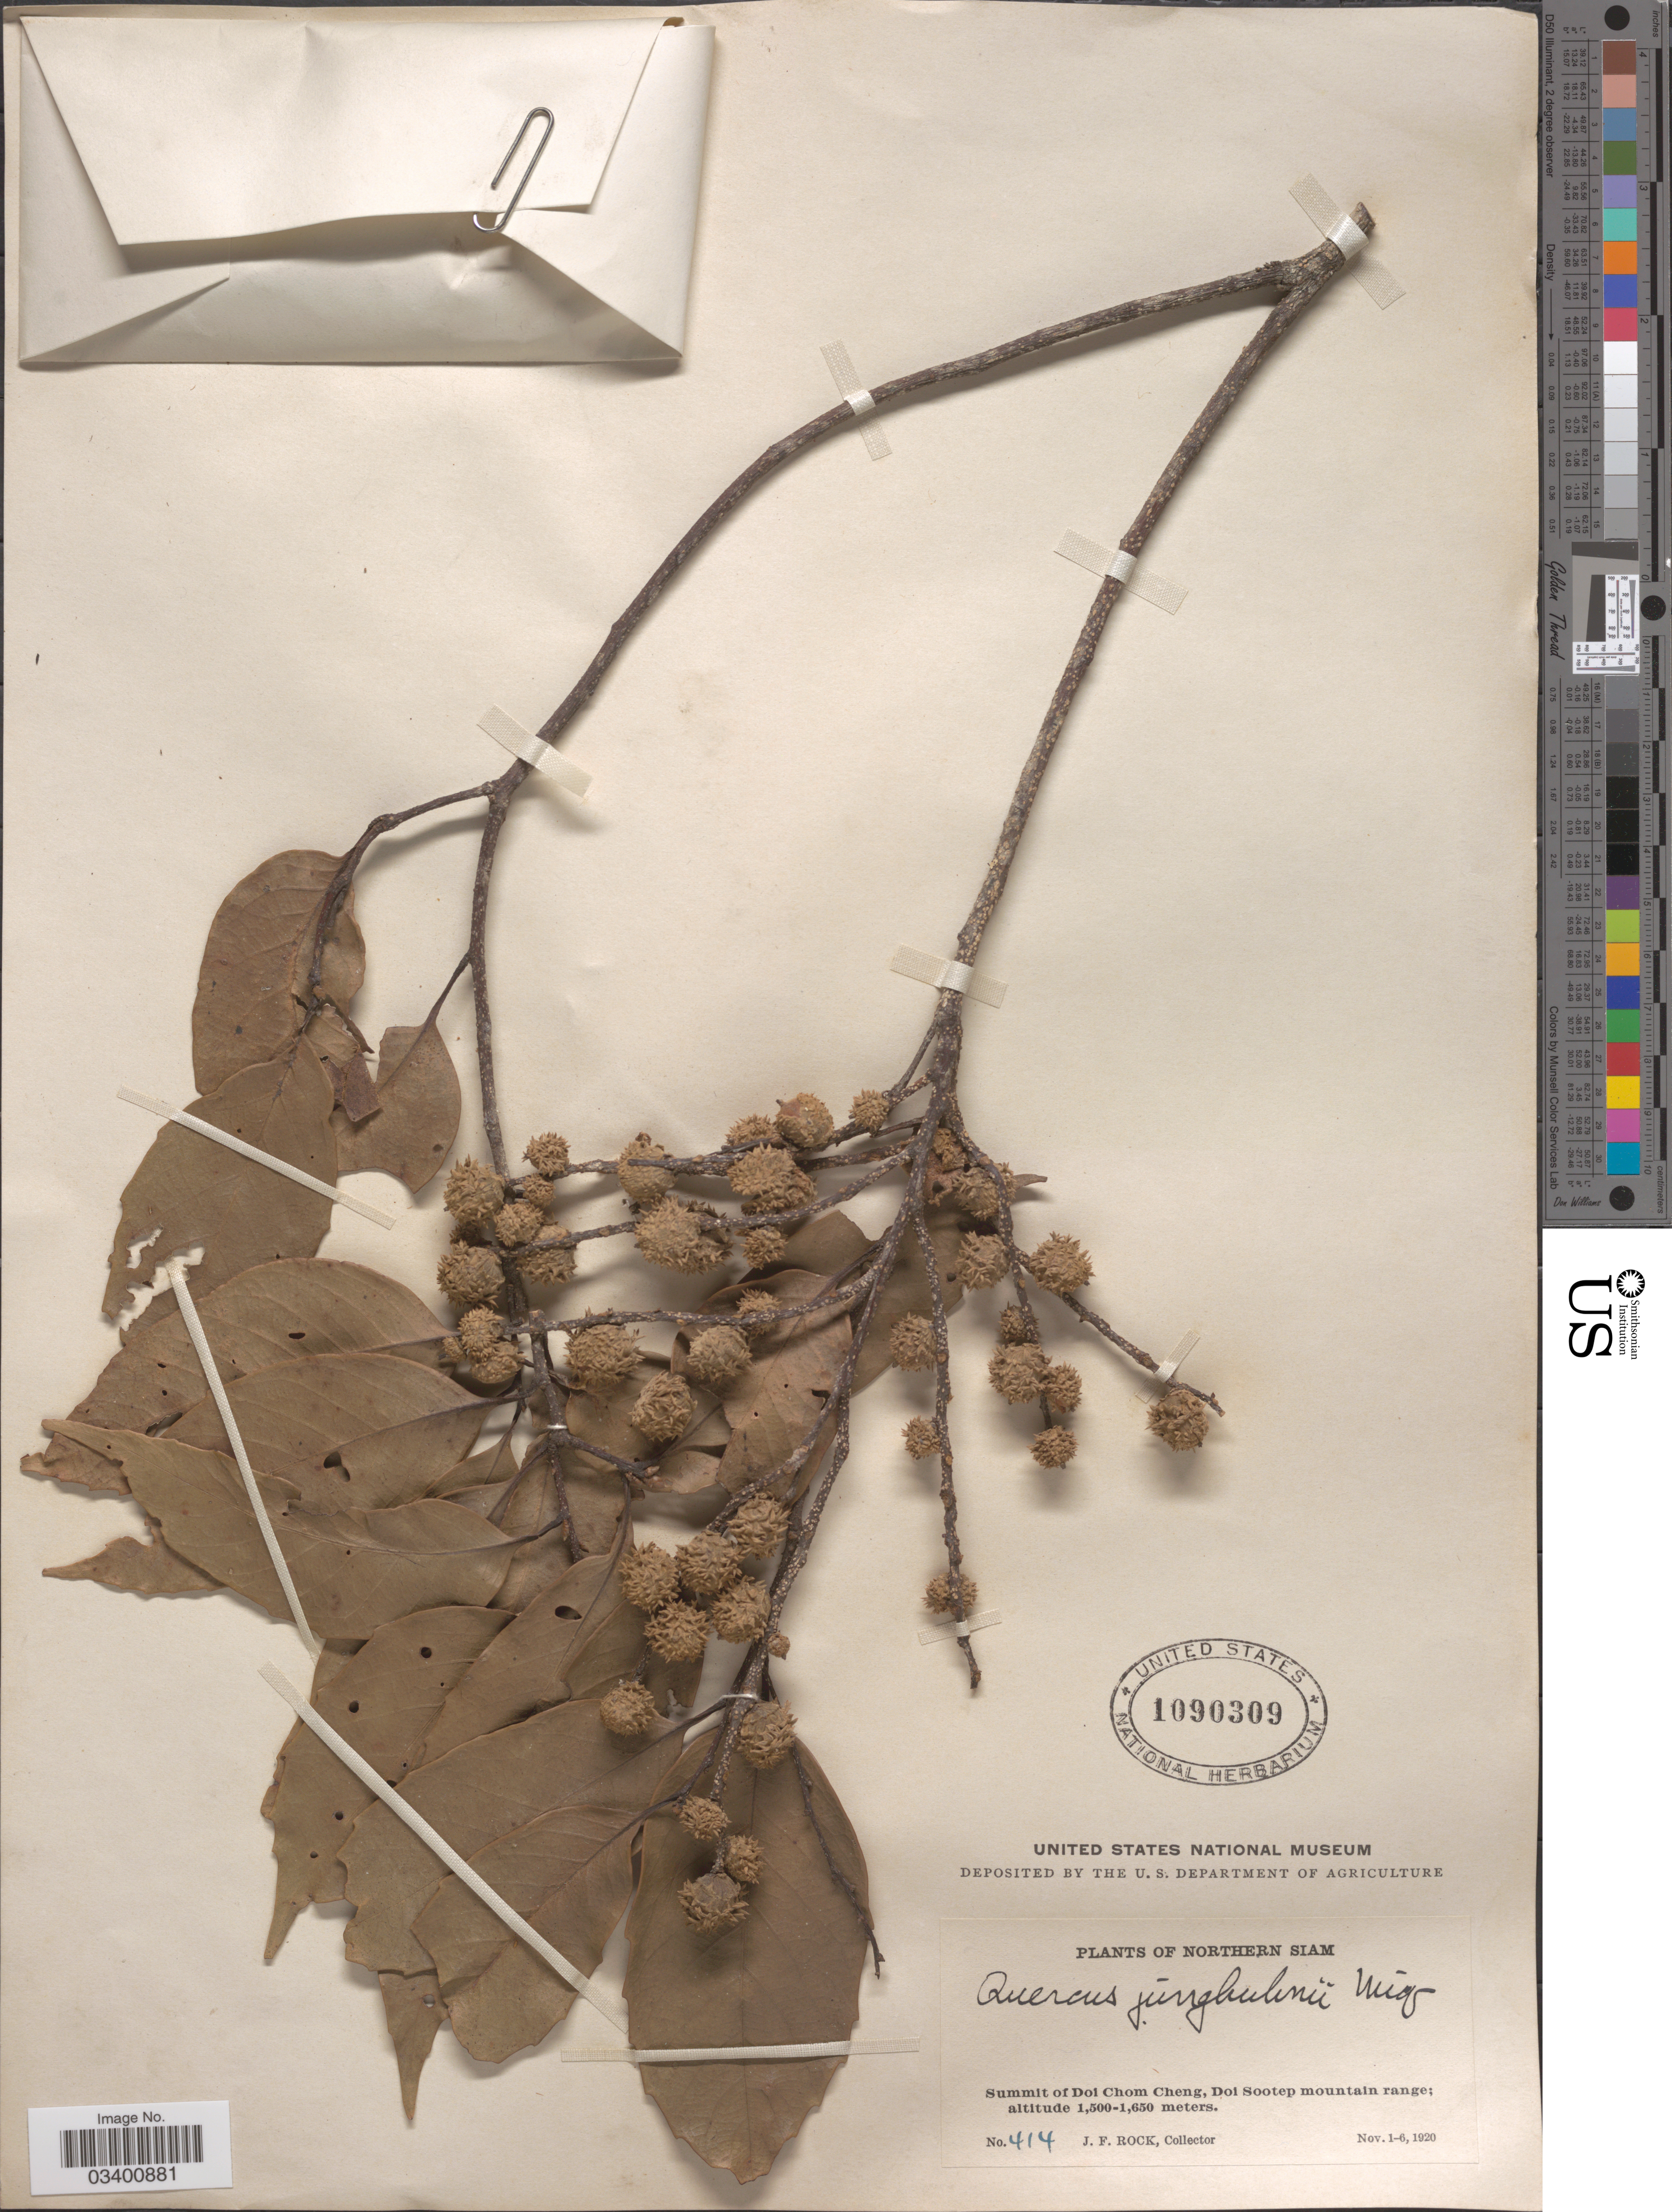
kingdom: Plantae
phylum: Tracheophyta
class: Magnoliopsida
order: Fagales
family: Fagaceae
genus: Castanopsis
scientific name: Castanopsis acuminatissima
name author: (Blume) A. DC.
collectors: J. Rock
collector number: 414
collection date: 1920-11-01/1920-11-06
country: Thailand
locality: Northern Siam. Summit of Doi Chom Cheng, Doi Sootep mountain range.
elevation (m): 1500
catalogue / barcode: US 1090309